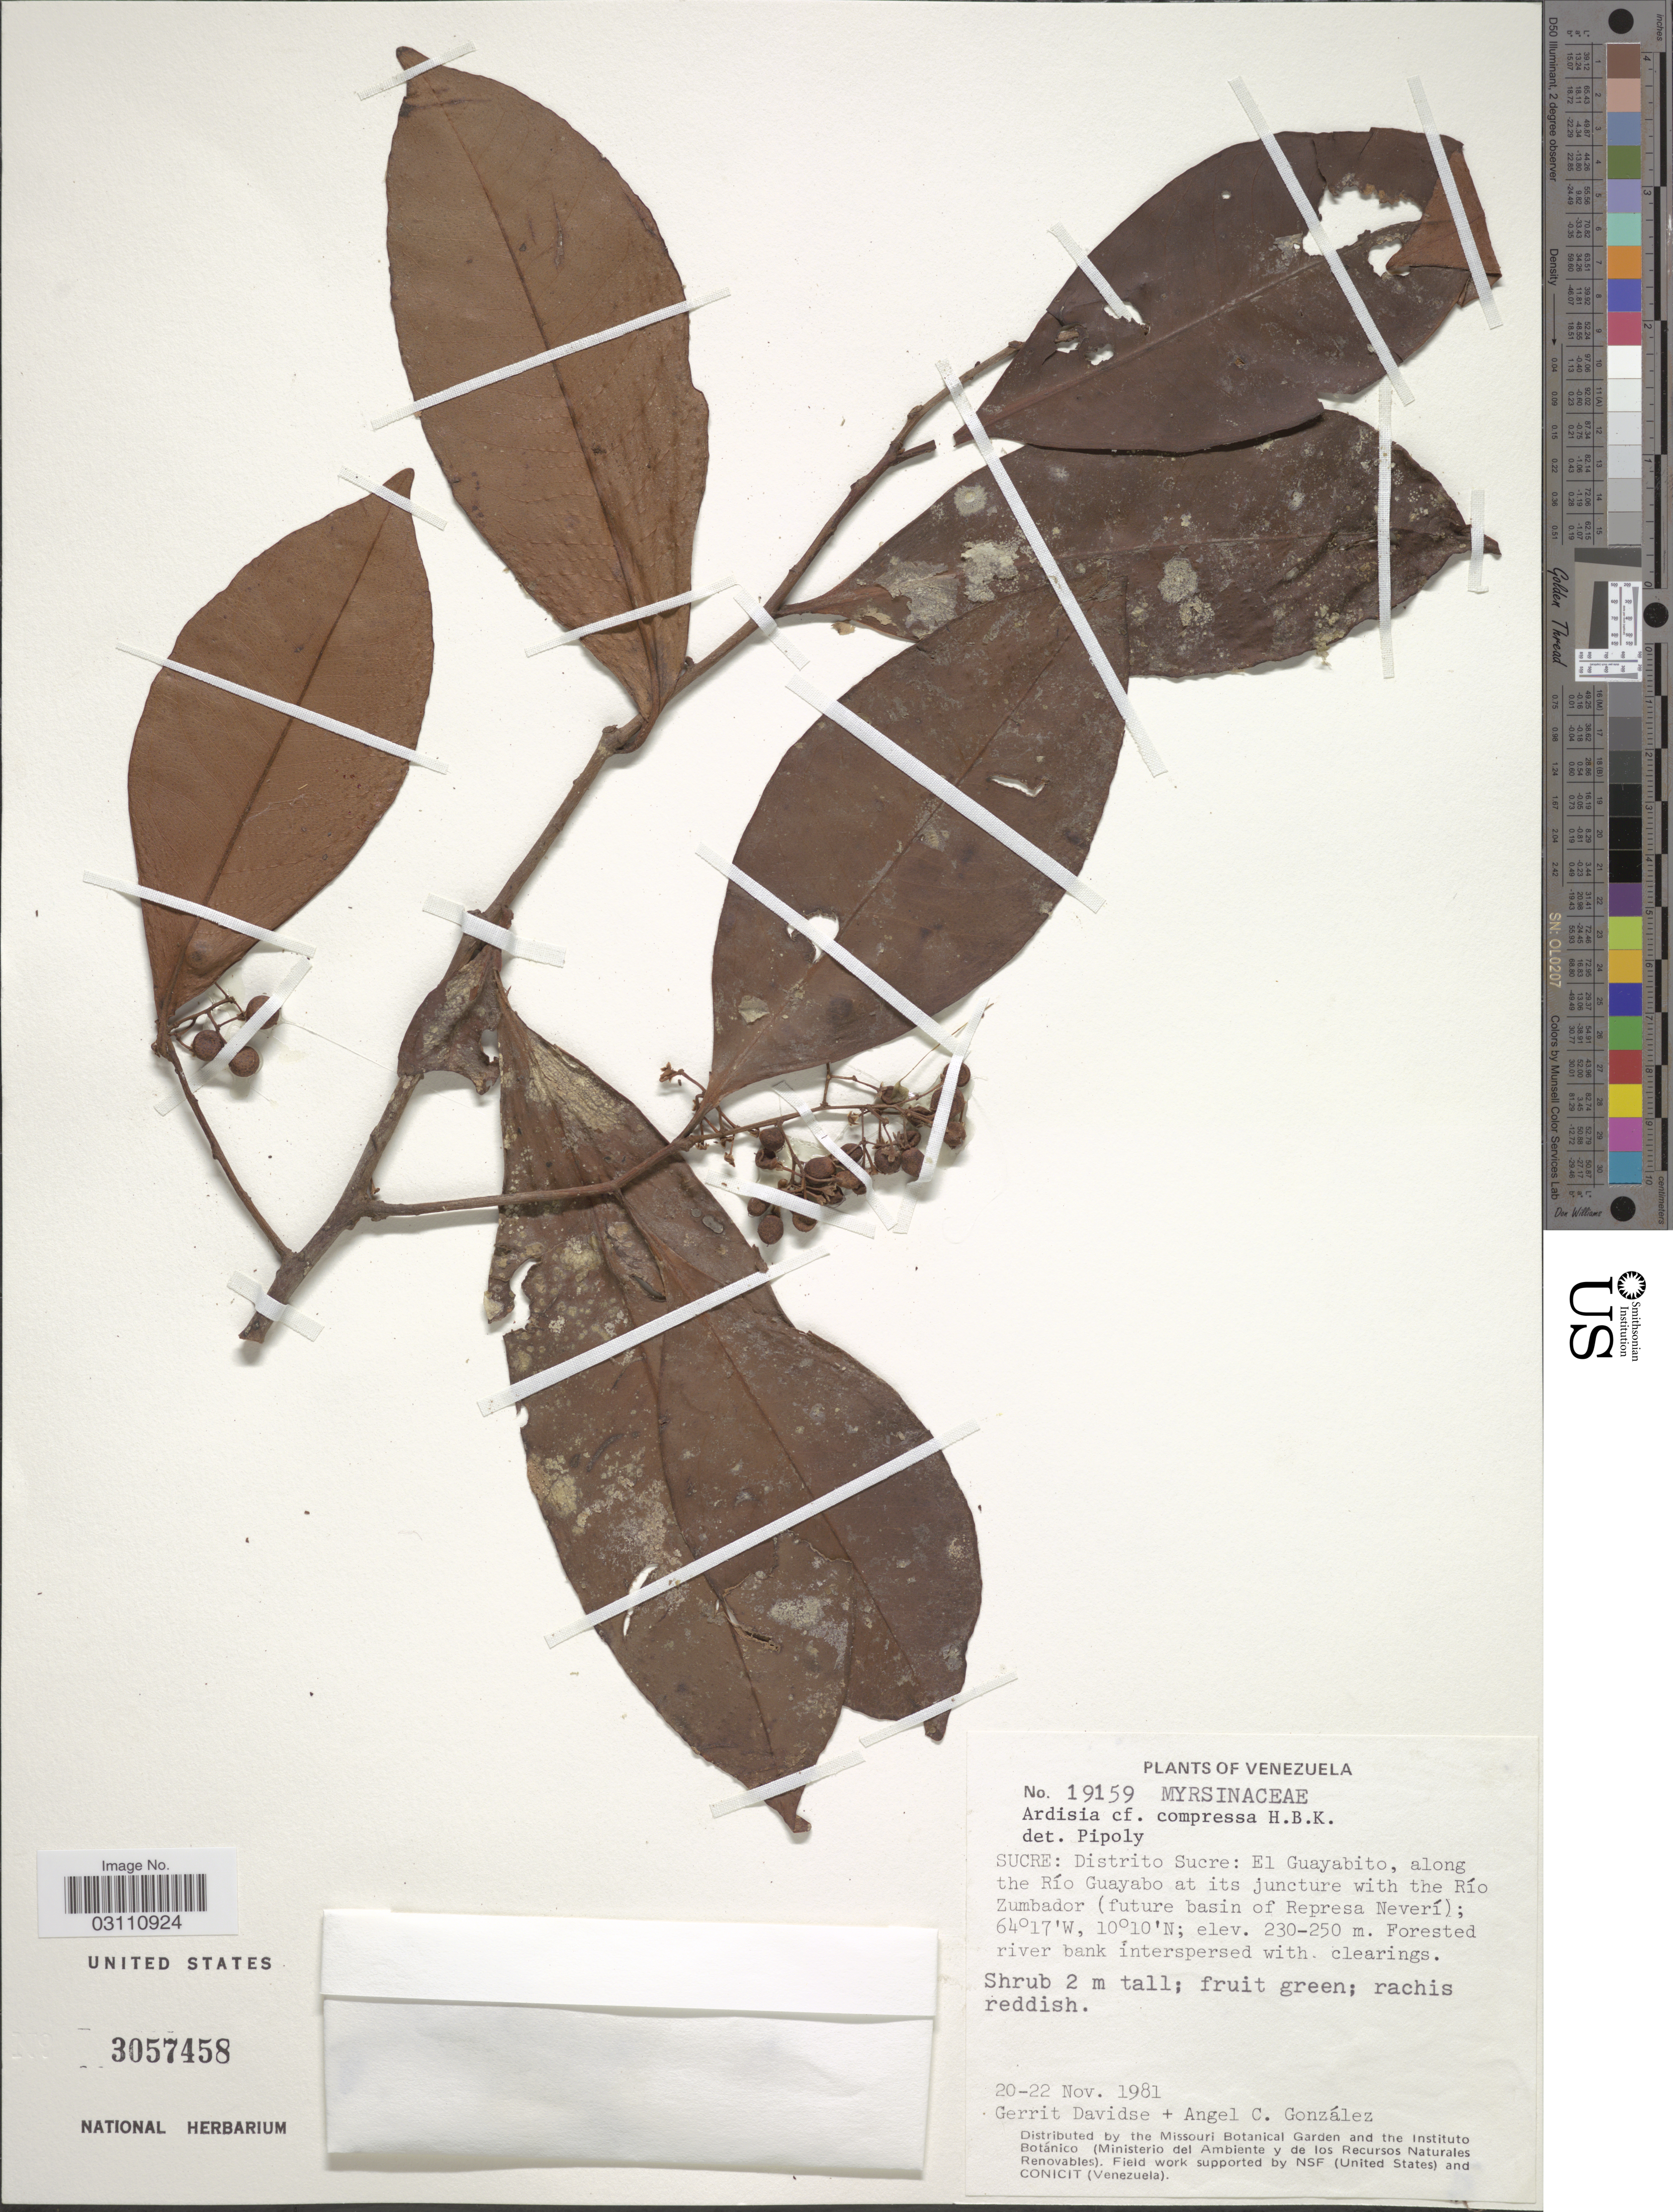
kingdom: Plantae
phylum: Tracheophyta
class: Magnoliopsida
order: Ericales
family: Primulaceae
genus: Ardisia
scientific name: Ardisia guianensis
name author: (Aubl.) Mez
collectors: G. Davidse & A. C. González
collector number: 19159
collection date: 1981-11-20/1981-11-22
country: Venezuela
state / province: Sucre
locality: Distrito Sucre: El Guayabito, along the Río Guayabo at its juncture with the Río Zumbador (future basin of Represa Neverí).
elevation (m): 230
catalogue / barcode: US 3057458